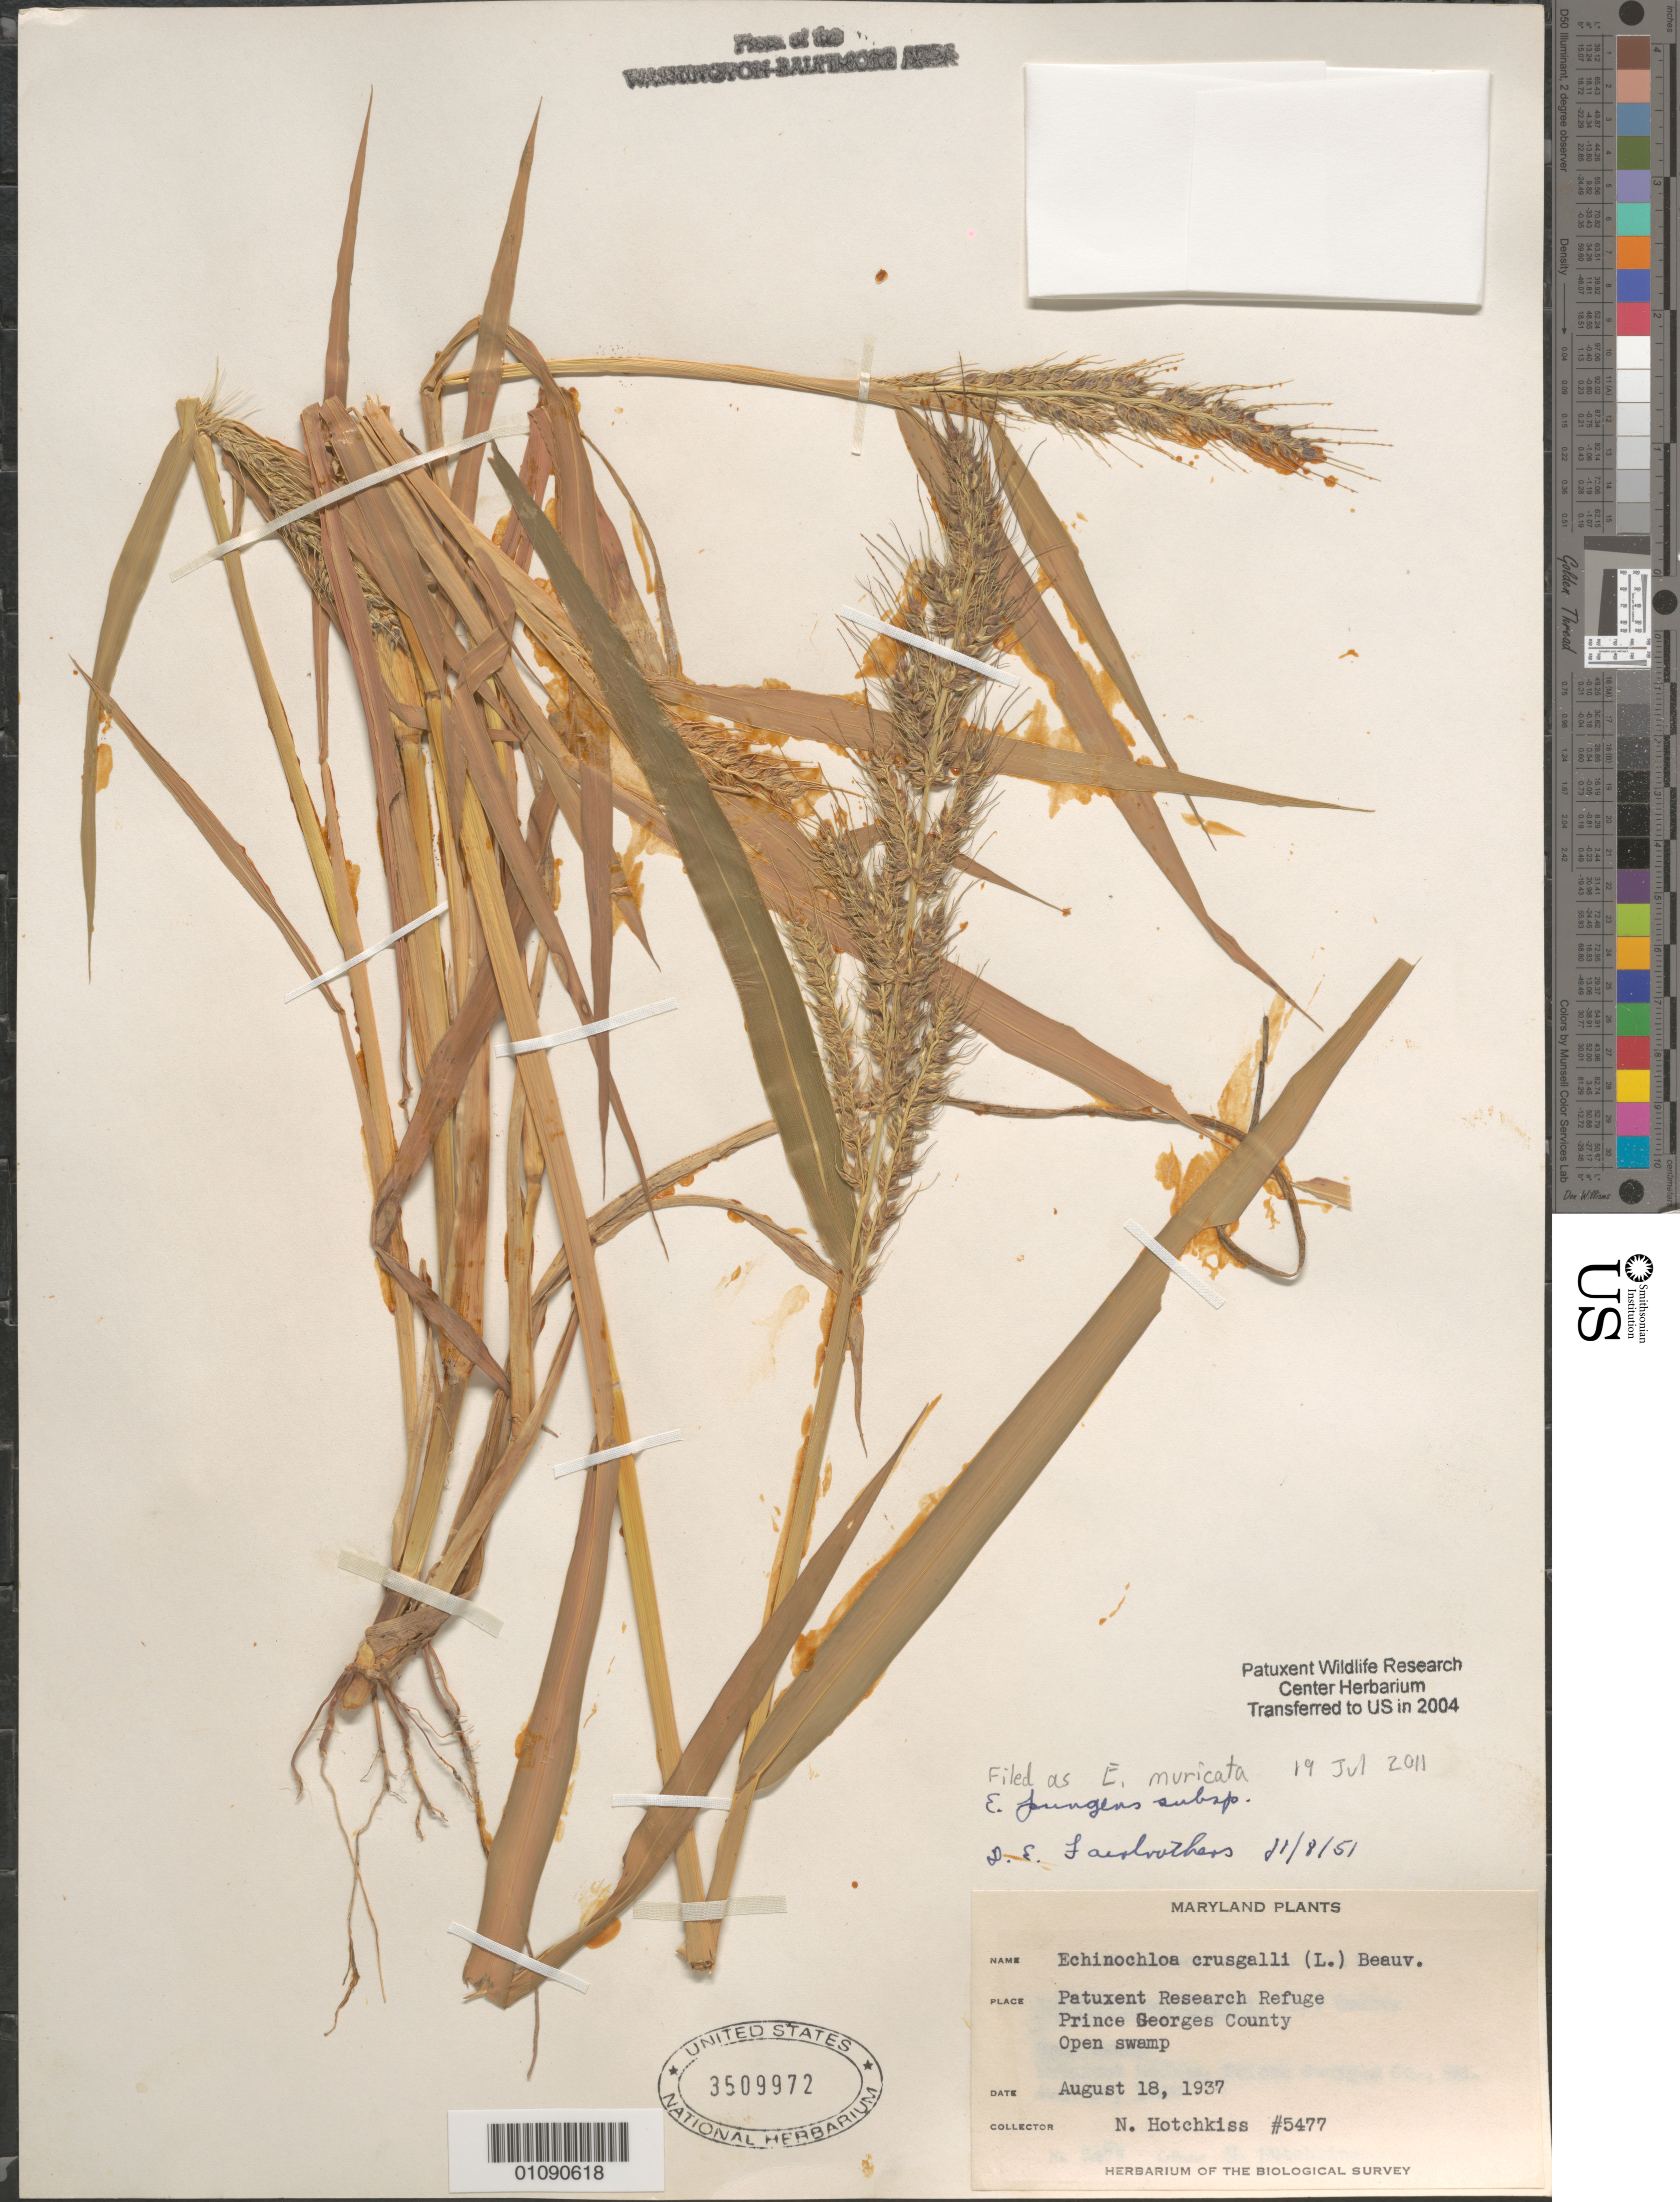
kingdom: Plantae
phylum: Tracheophyta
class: Liliopsida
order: Poales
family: Poaceae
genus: Echinochloa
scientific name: Echinochloa muricata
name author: (P. Beauv.) Fernald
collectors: N. Hotchkiss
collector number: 5477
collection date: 1937-08-18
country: United States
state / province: Maryland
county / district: Prince George's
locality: Patuxent Wildlife Refuge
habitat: Open swamp.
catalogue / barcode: US 3509972